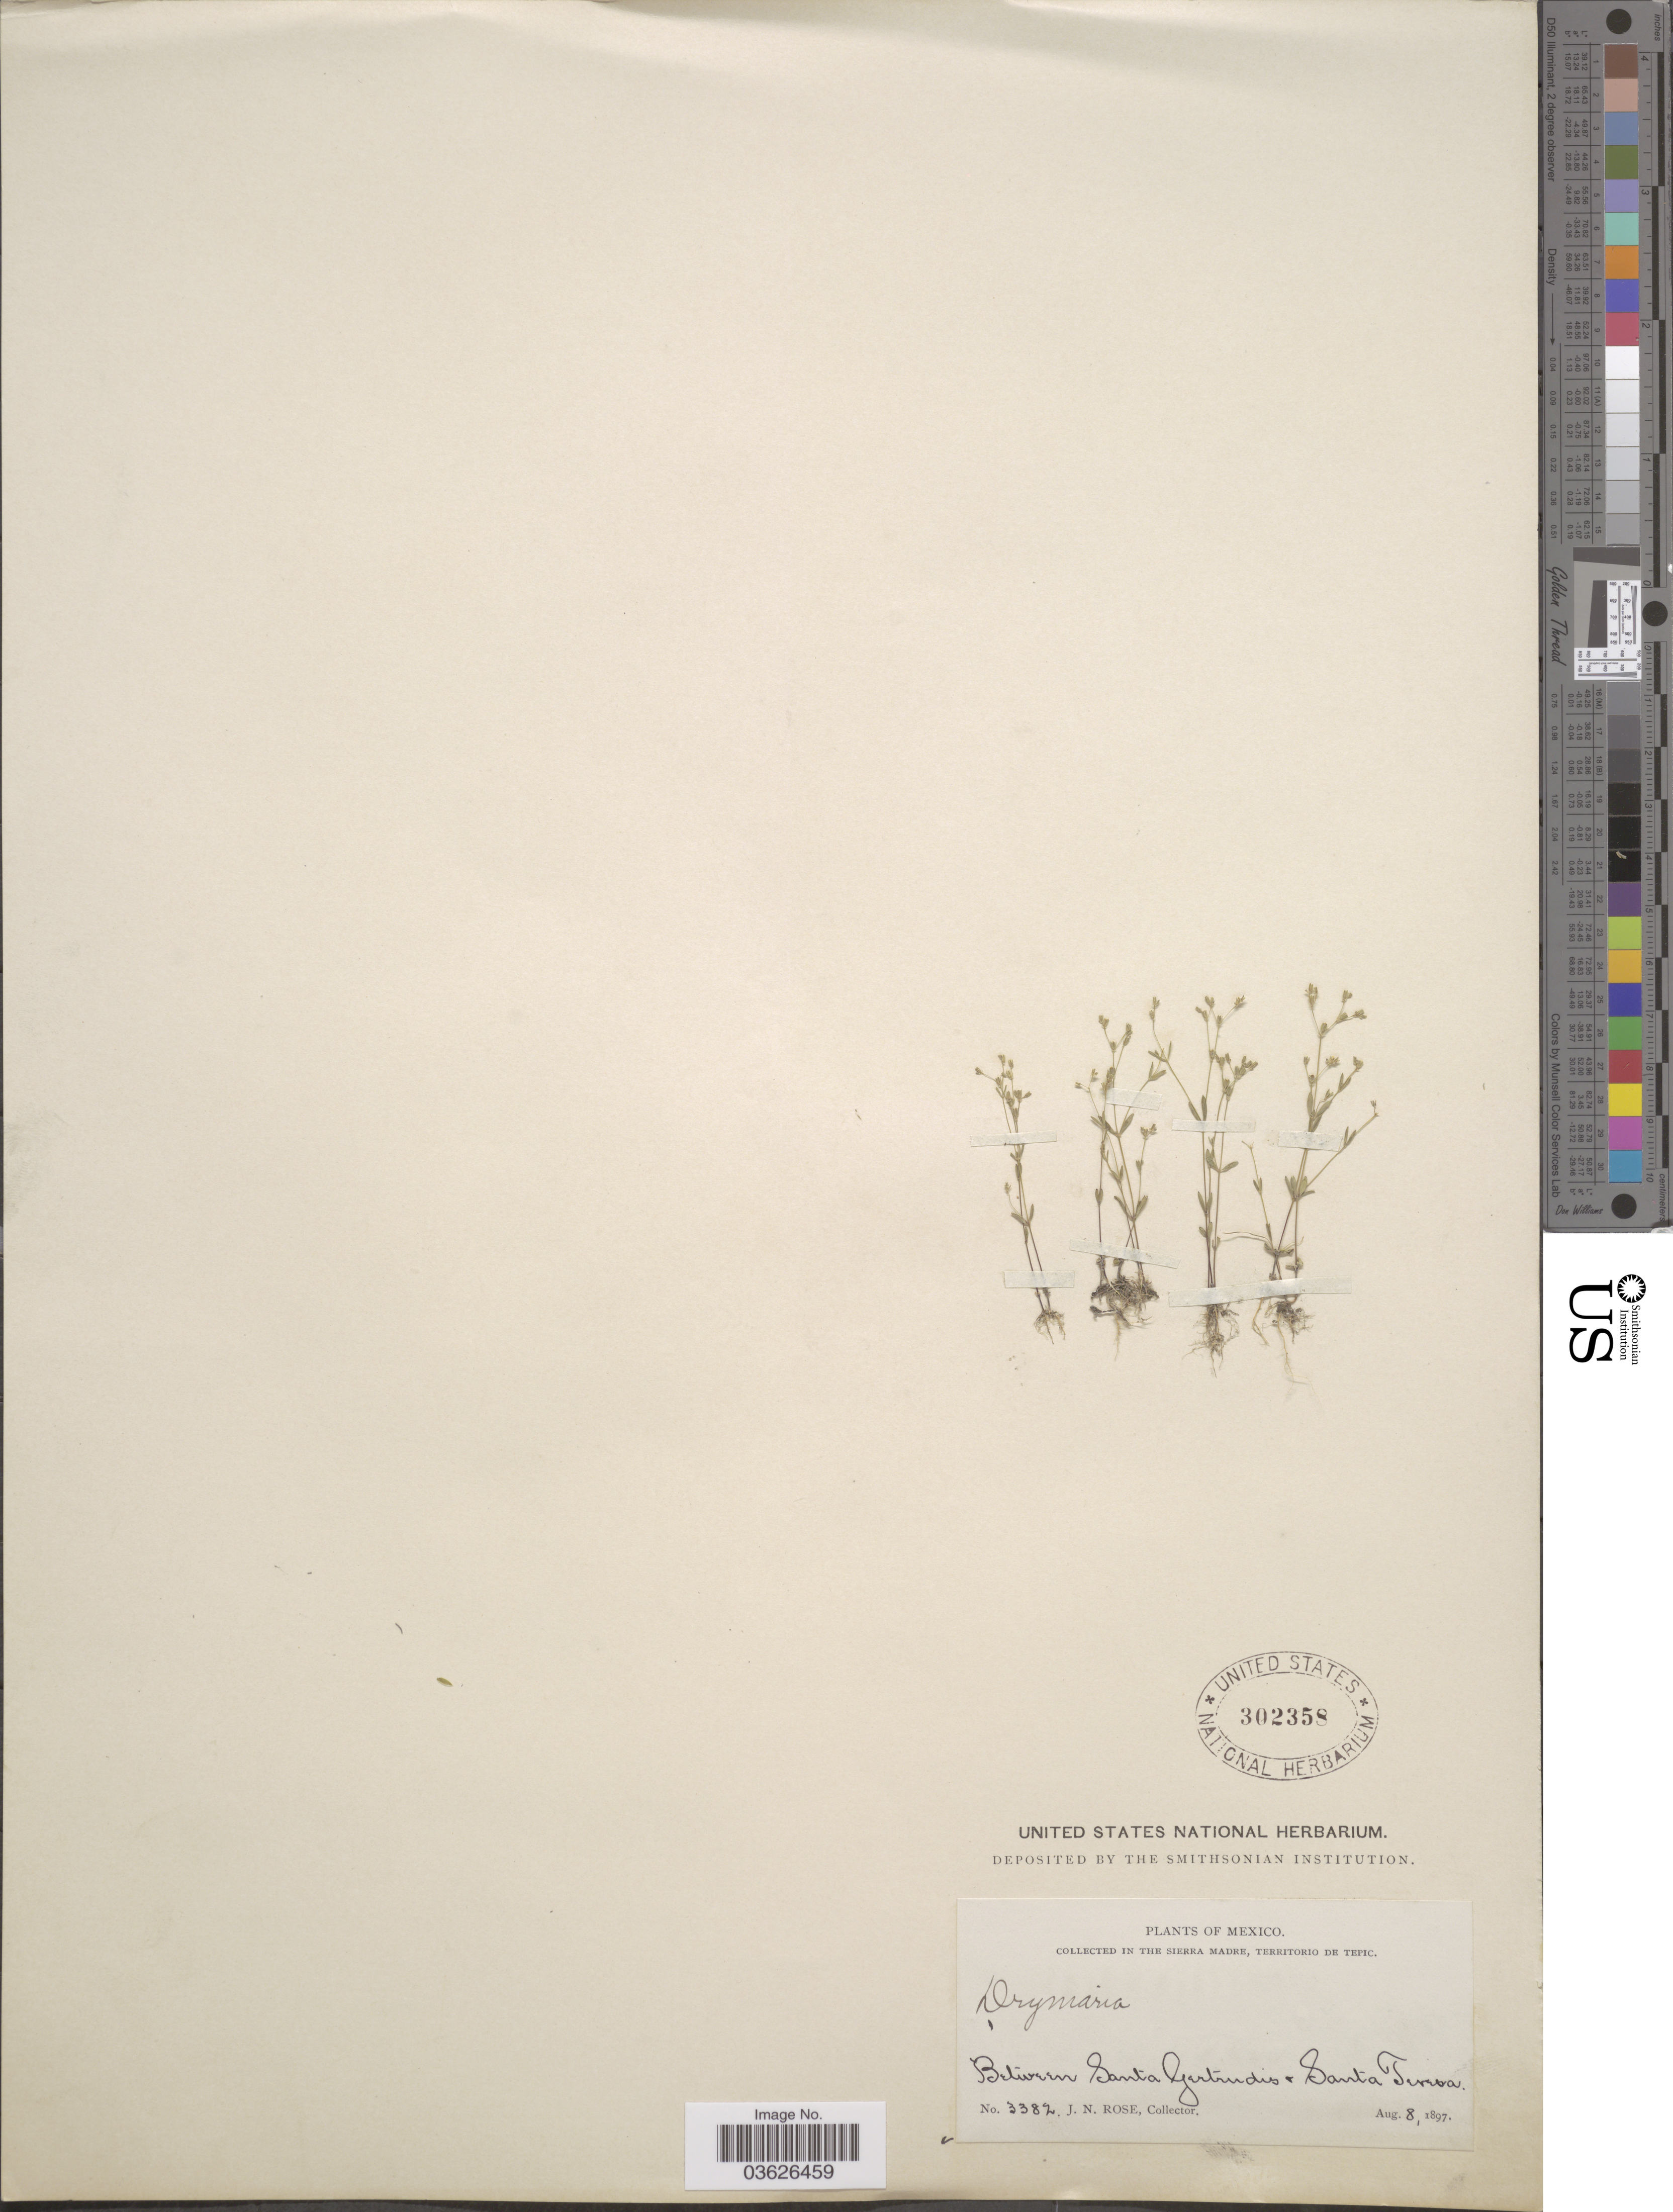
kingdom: Plantae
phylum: Tracheophyta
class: Magnoliopsida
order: Caryophyllales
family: Caryophyllaceae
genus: Drymaria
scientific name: Drymaria effusa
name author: A. Gray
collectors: J. N. Rose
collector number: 3382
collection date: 1897-08-08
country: Mexico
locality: In the Sierra Madre, Territorio de Tepic. Between Santa Gertrudis & Santa Teresa.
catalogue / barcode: US 302358